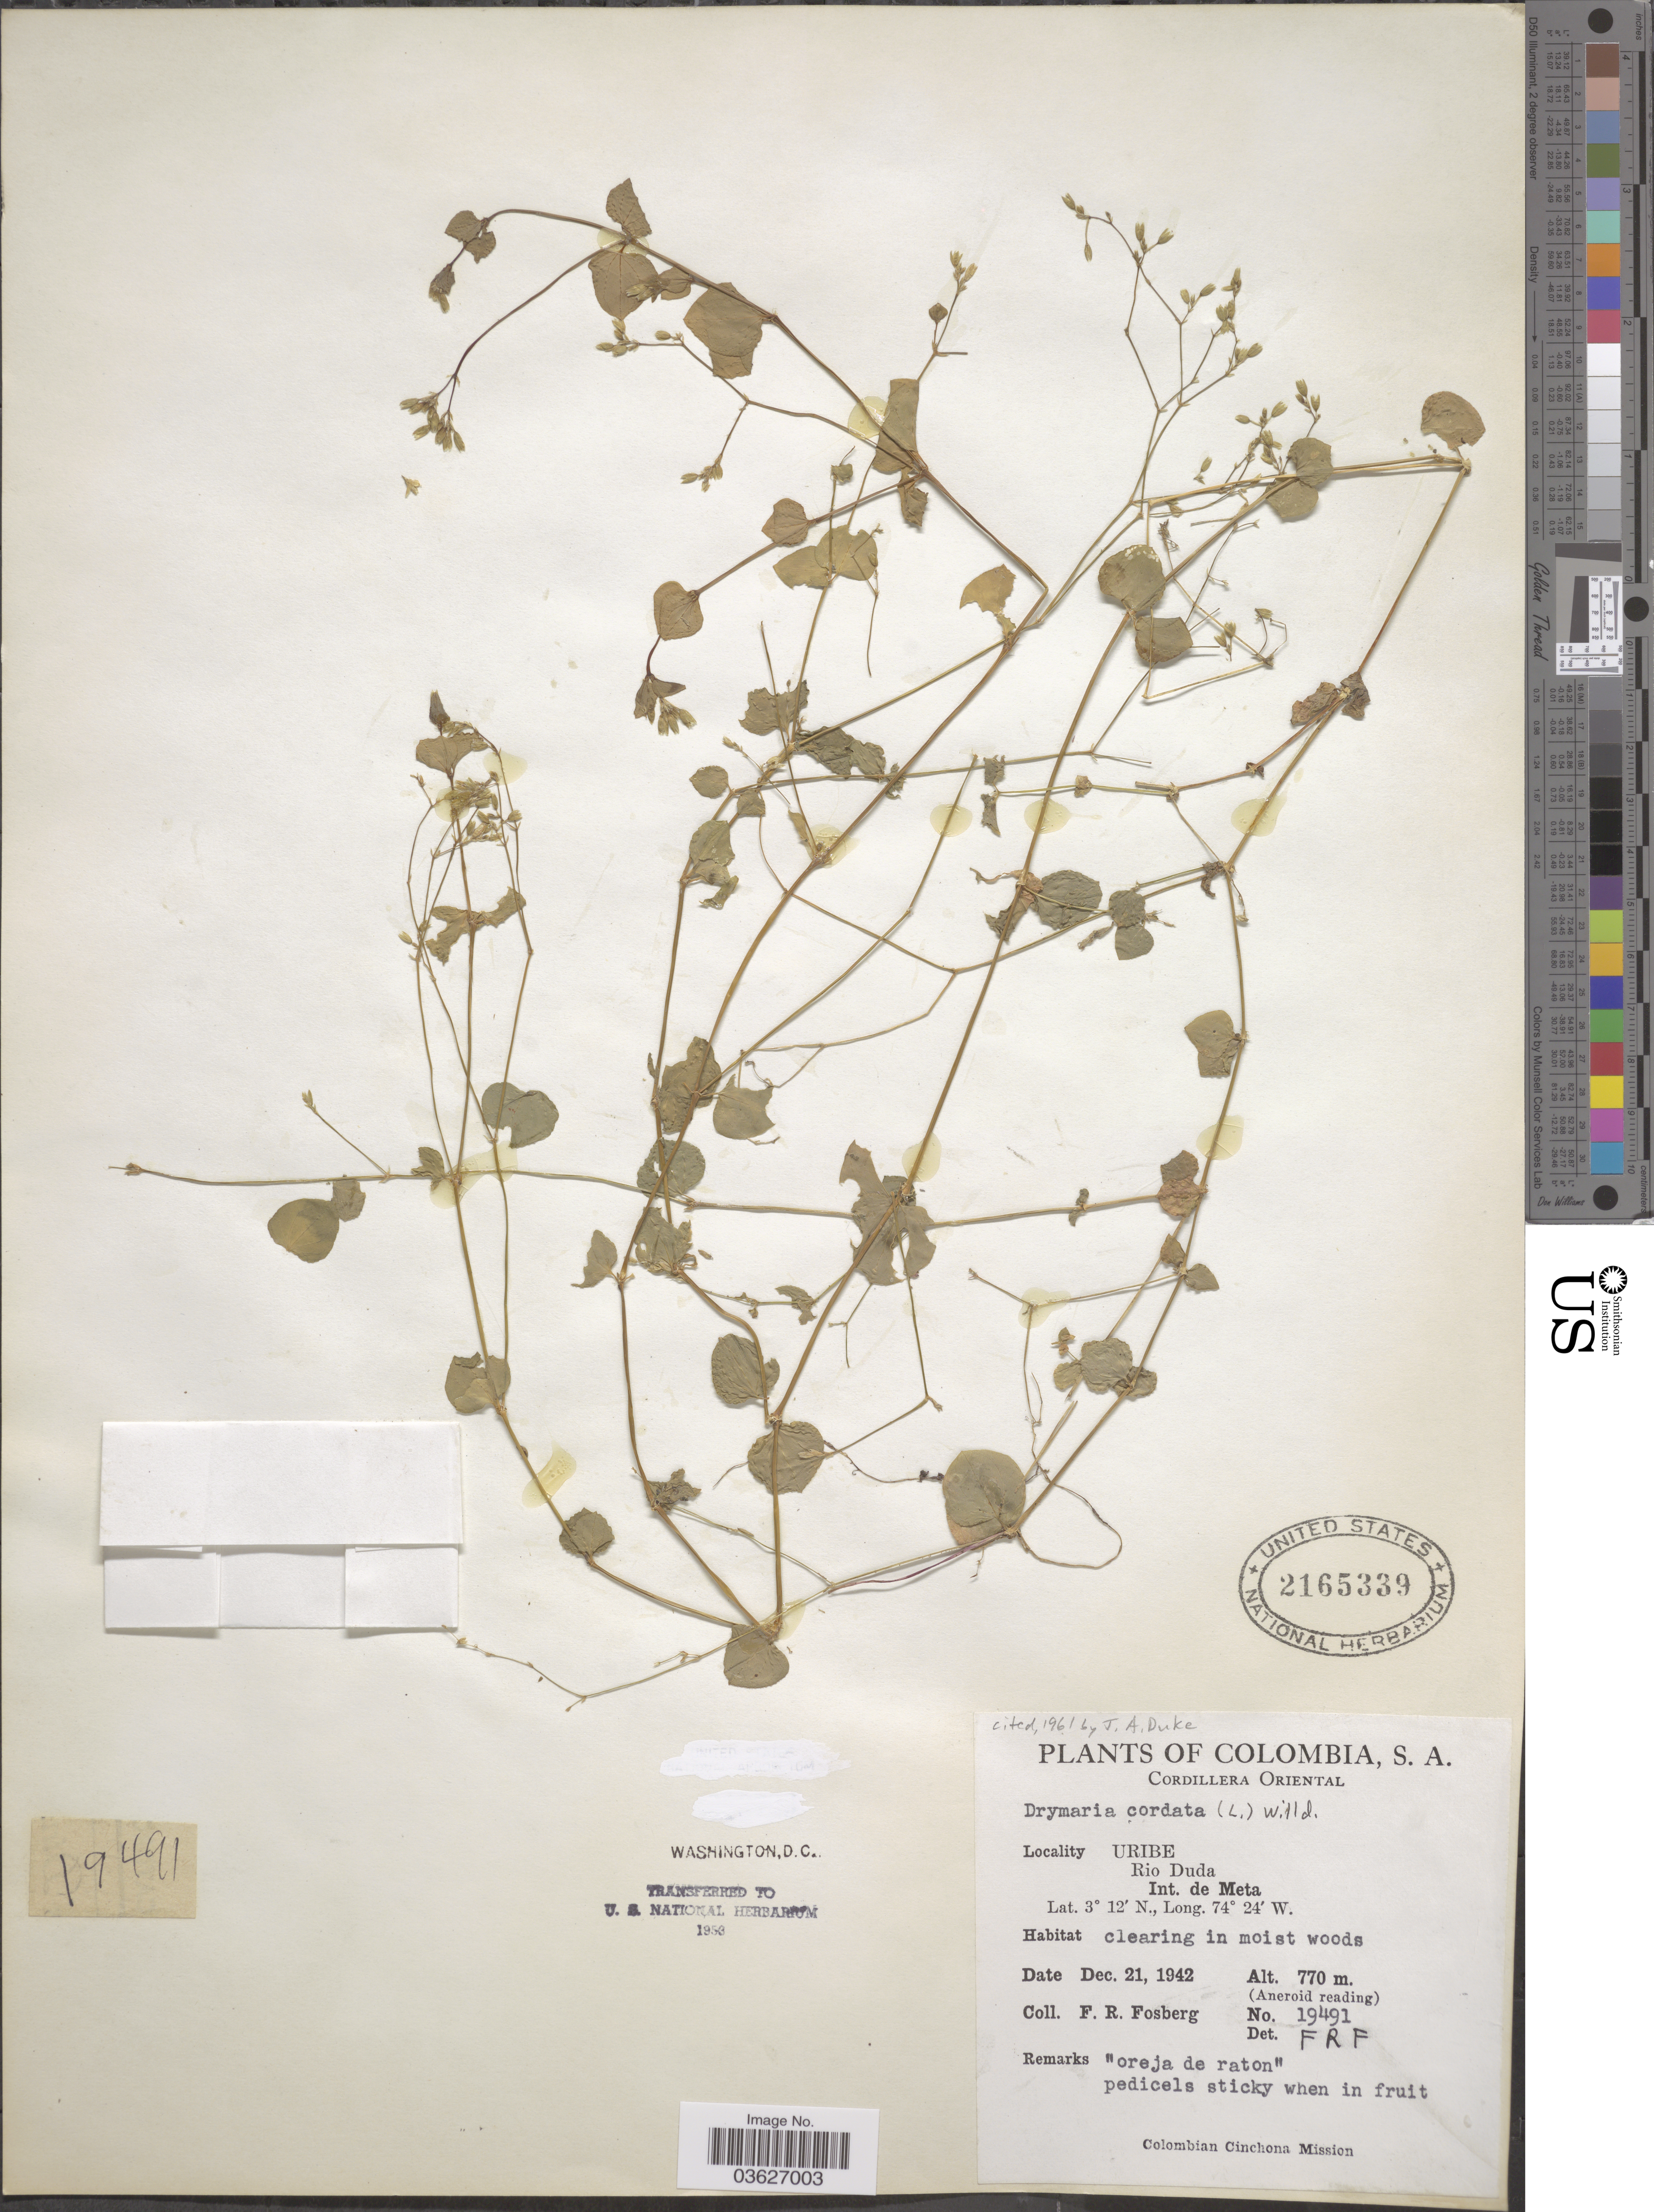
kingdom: Plantae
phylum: Tracheophyta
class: Magnoliopsida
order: Caryophyllales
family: Caryophyllaceae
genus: Drymaria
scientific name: Drymaria cordata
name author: (L.) Willd. ex Schult.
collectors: F. R. Fosberg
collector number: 19491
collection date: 1942-12-21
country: Colombia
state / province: Meta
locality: Cordillera Oriental. Uribe, Rio Duda, Int. de Meta.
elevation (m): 770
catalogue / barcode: US 2165339